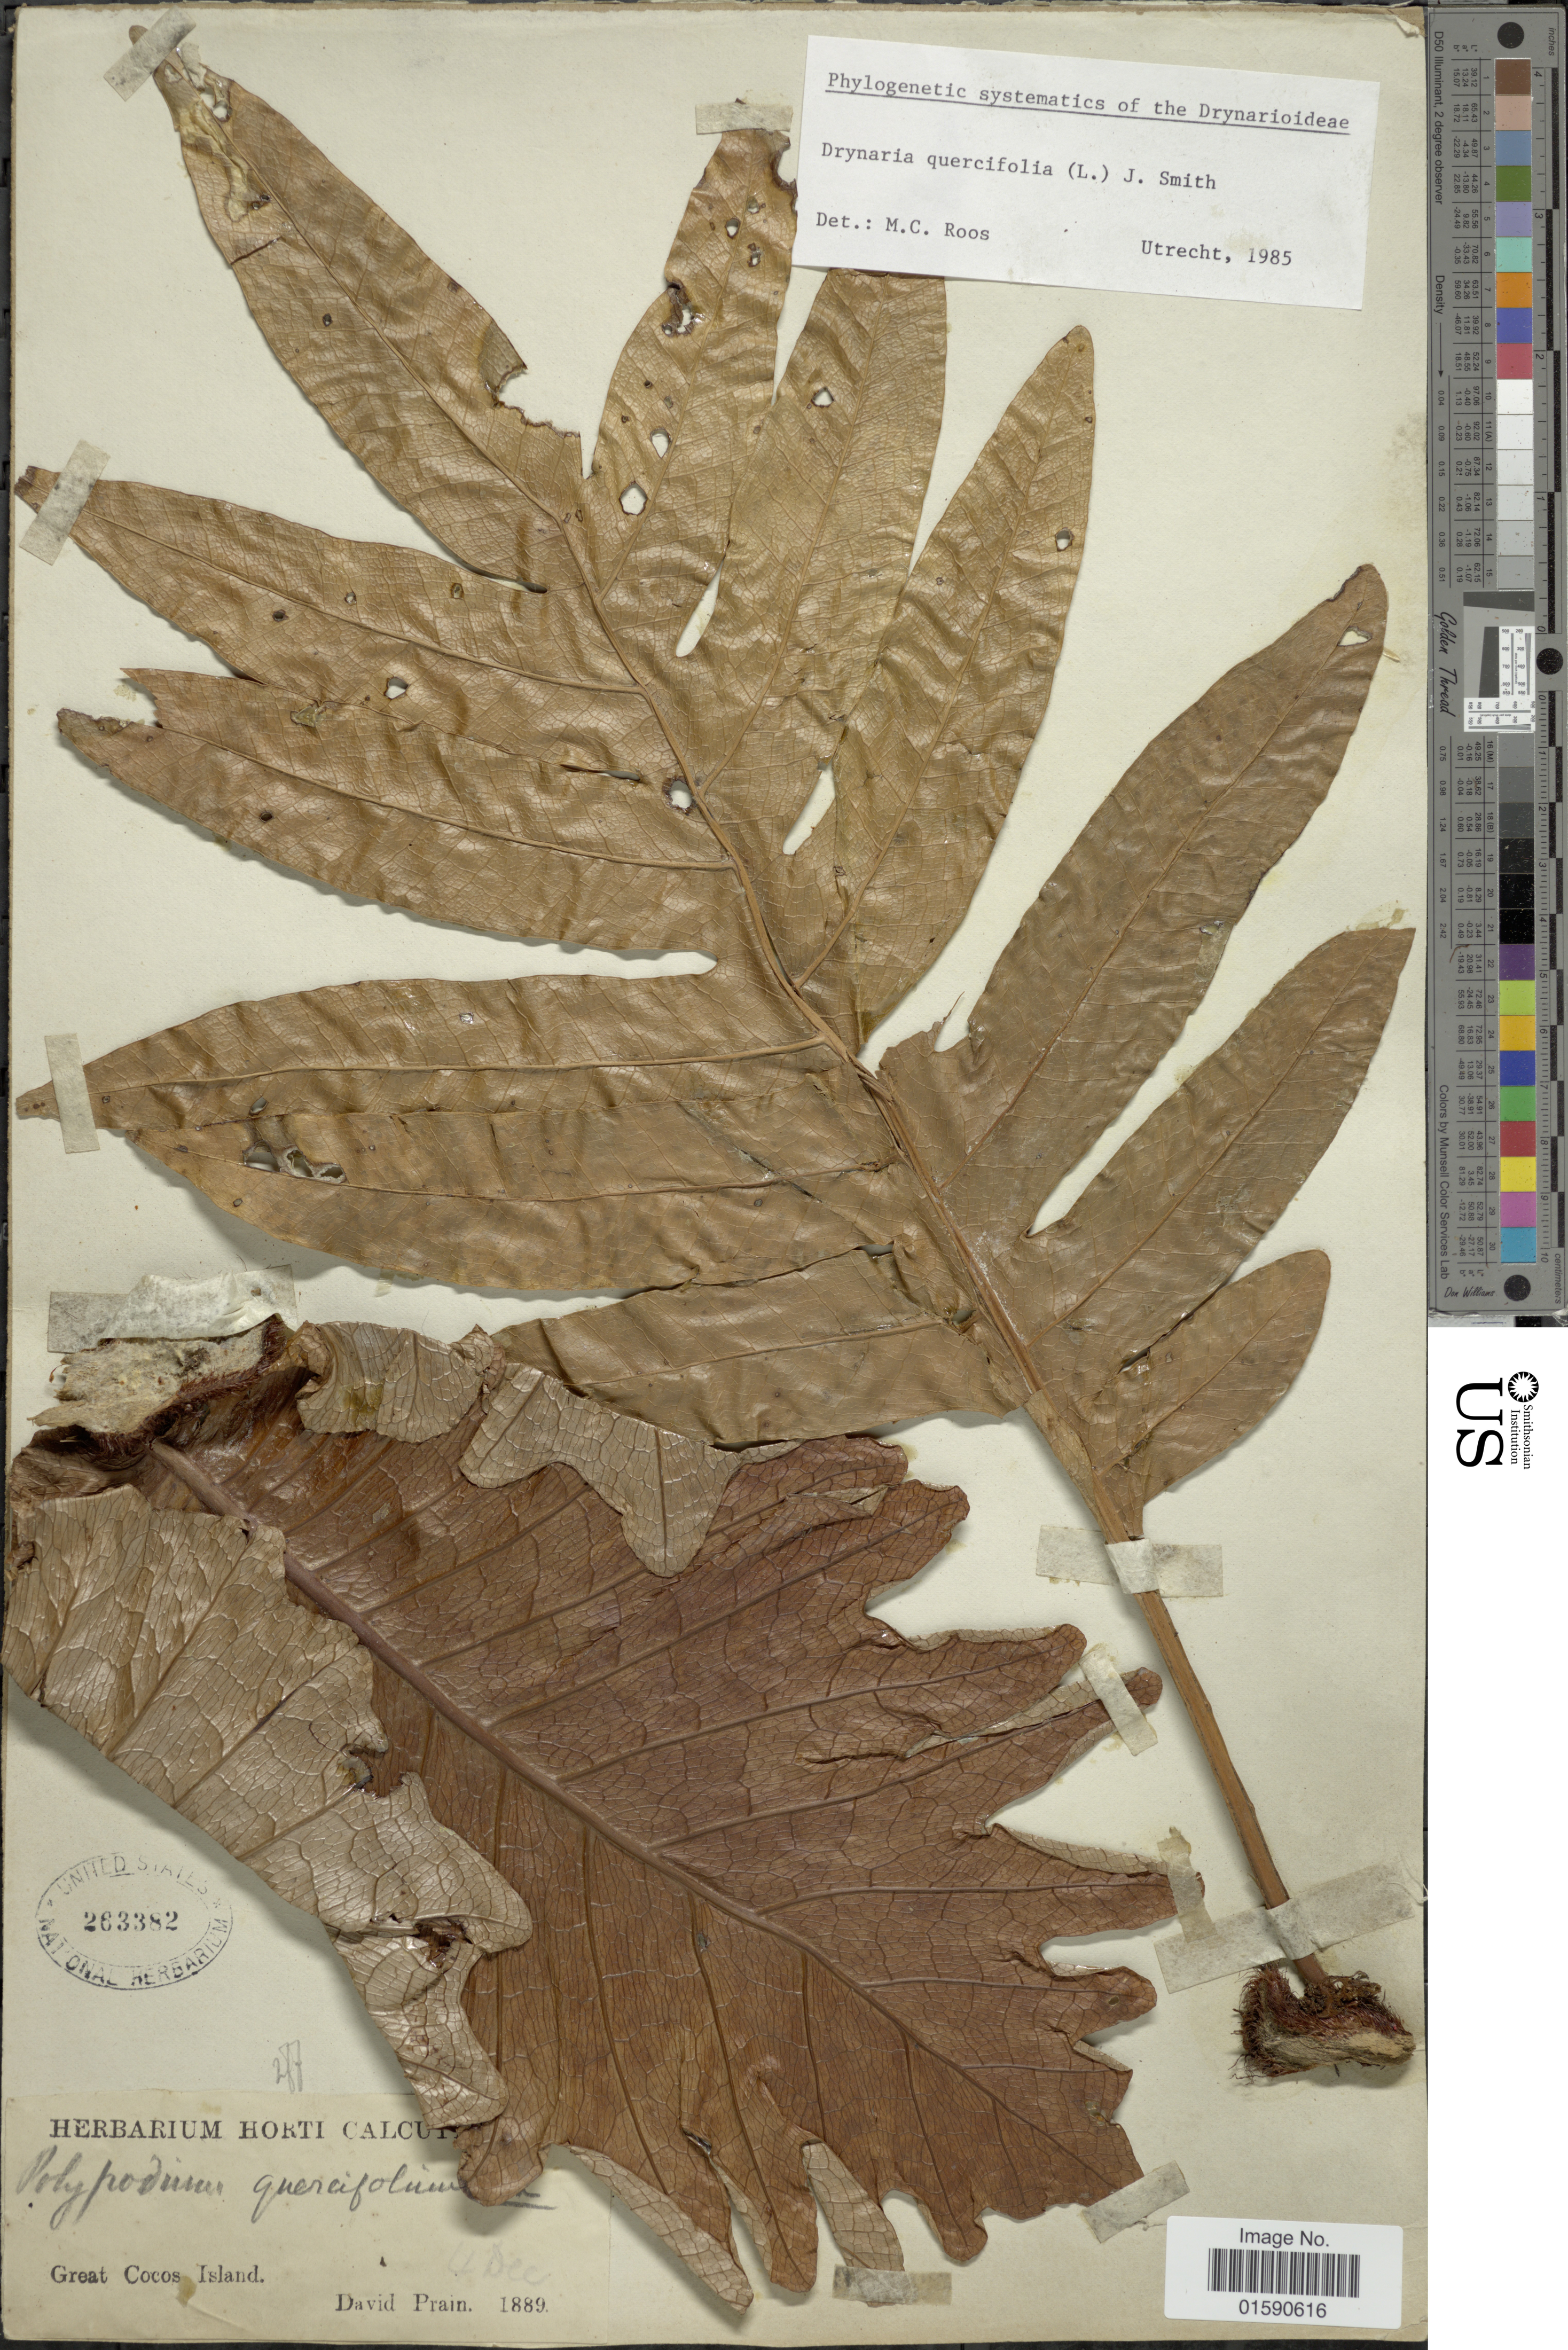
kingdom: Plantae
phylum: Tracheophyta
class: Polypodiopsida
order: Polypodiales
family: Polypodiaceae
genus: Drynaria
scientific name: Drynaria quercifolia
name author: (L.) J. Sm.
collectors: D. Prain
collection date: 1889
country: Myanmar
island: Great Coco Island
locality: Great Cocos Island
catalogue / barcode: US 263382